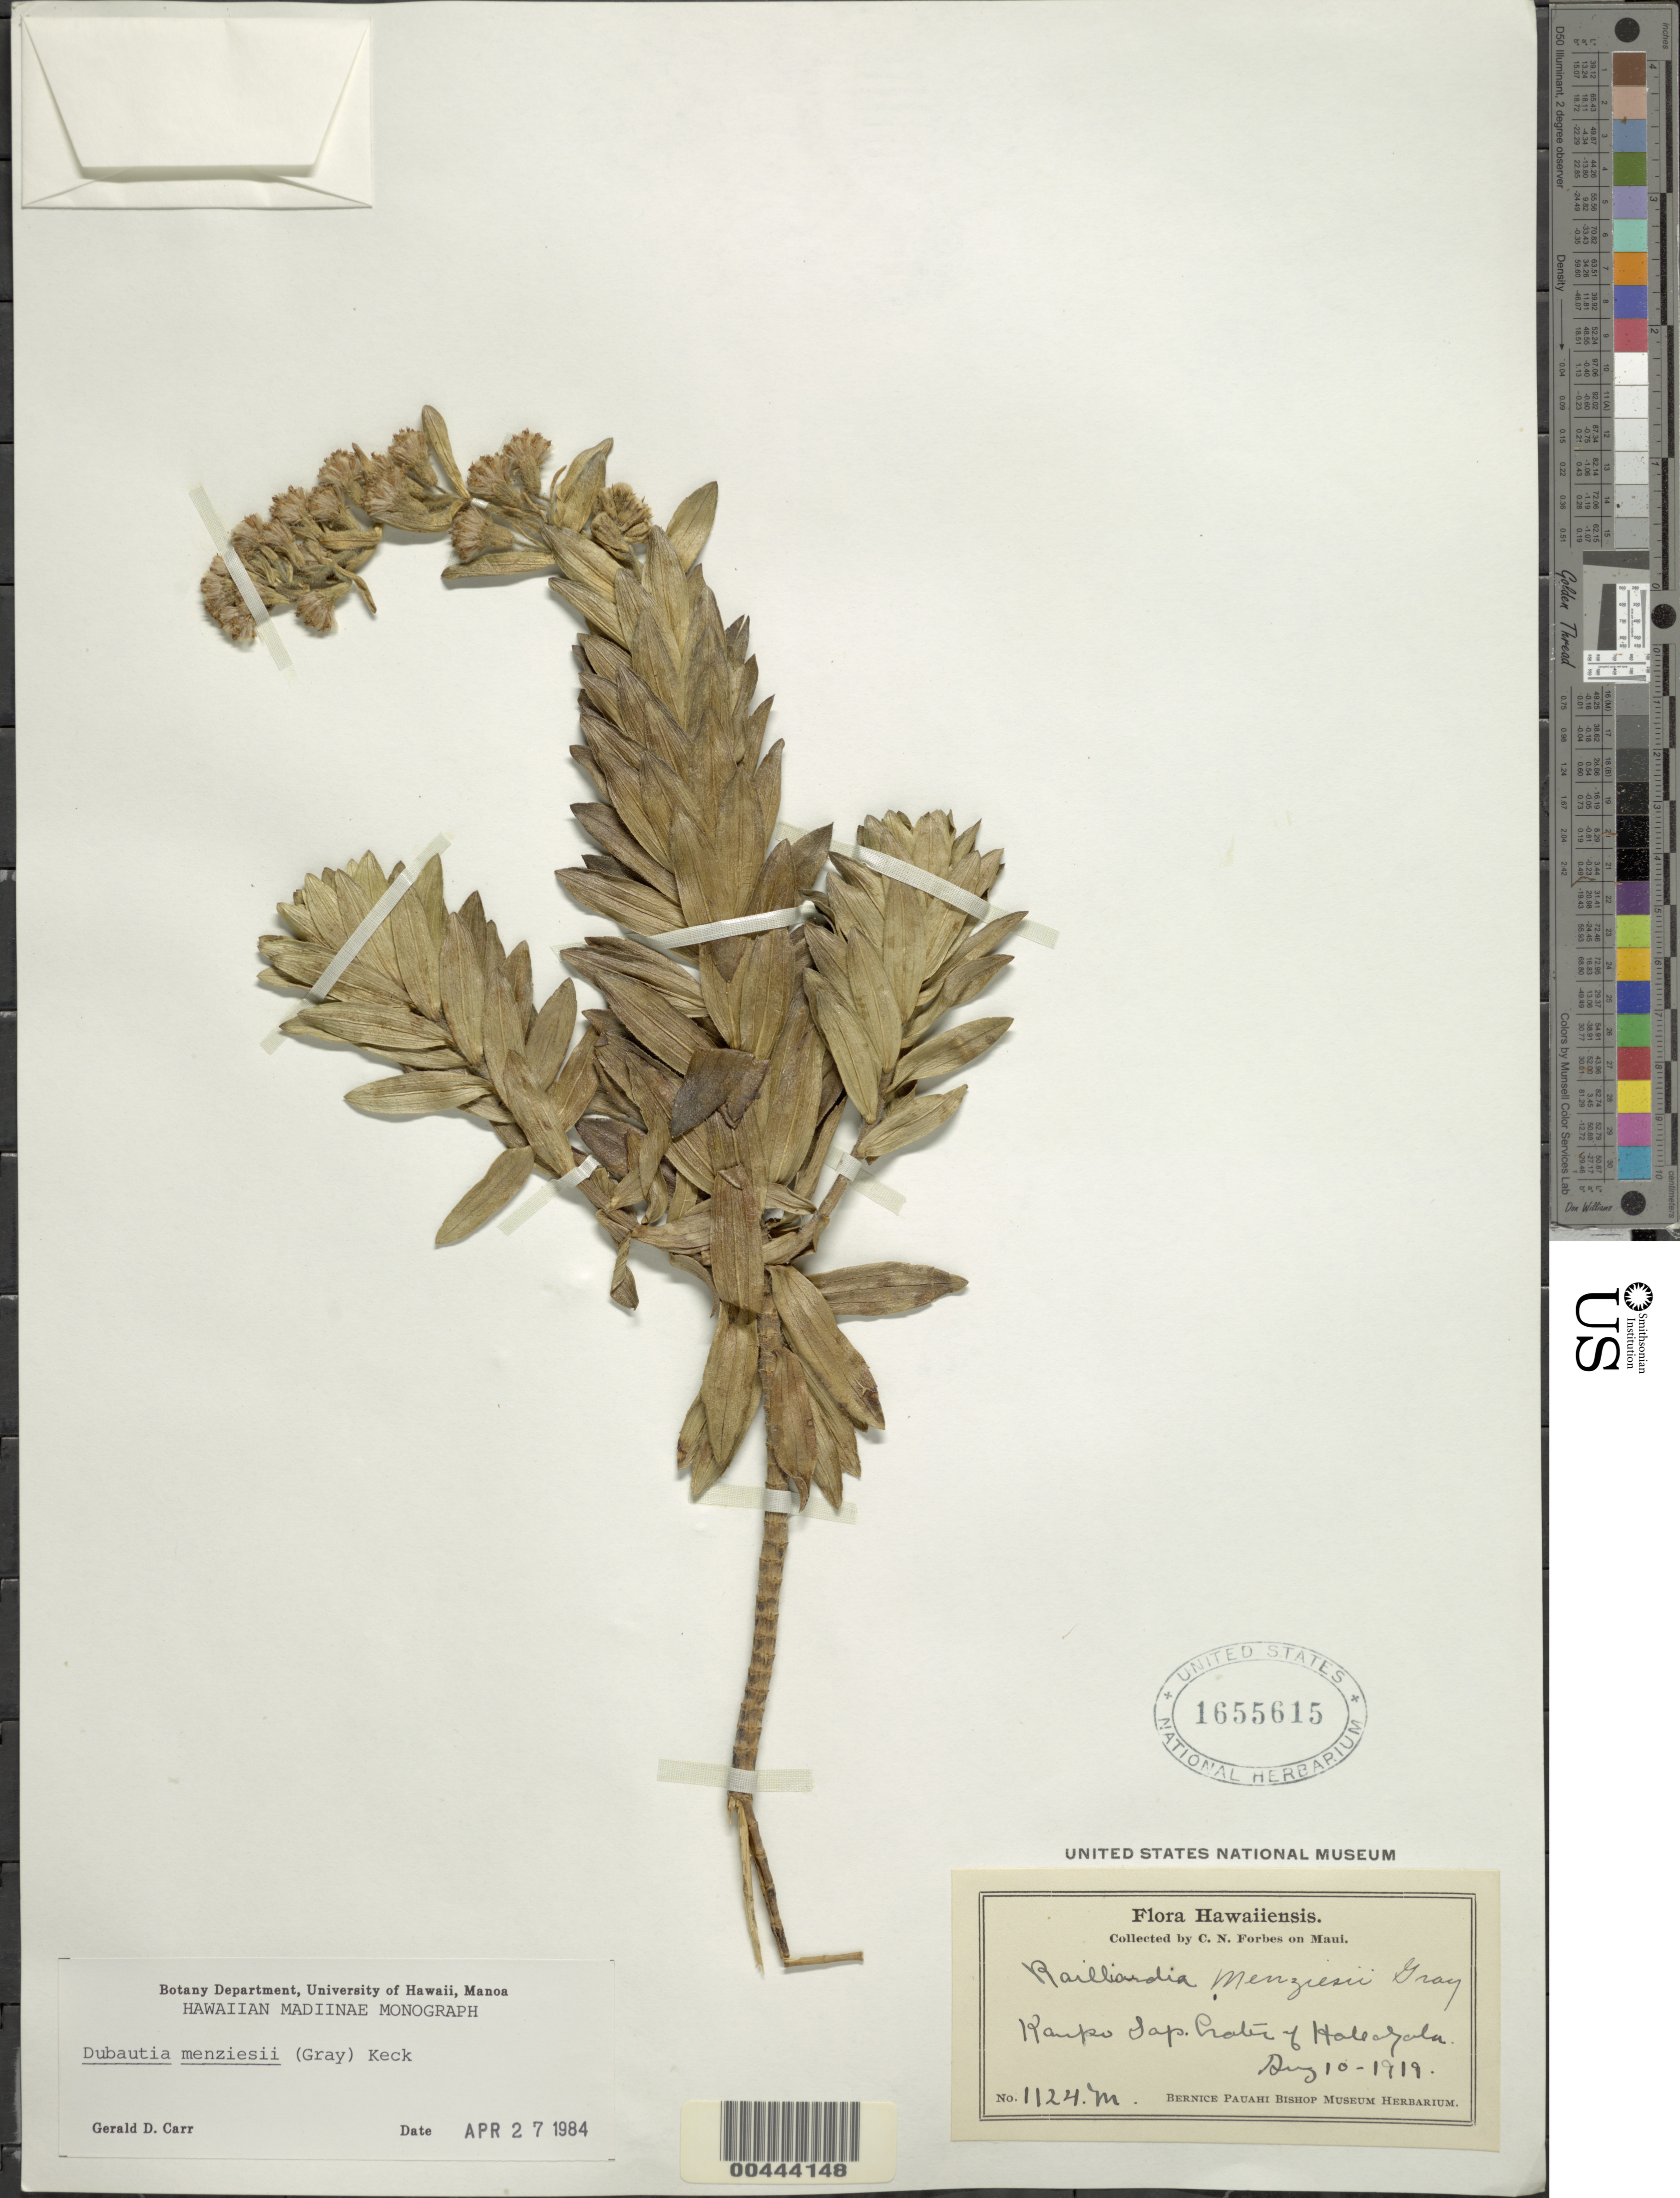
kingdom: Plantae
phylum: Tracheophyta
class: Magnoliopsida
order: Asterales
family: Asteraceae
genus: Dubautia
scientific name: Dubautia menziesii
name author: (A. Gray) D.D. Keck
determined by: Carr, G. D.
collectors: C. N. Forbes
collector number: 1124.M.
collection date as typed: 10 Aug 1919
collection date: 1919-08-10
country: United States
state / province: Hawaii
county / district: Maui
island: Maui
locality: Kaupo Gap, Crater of Haleakala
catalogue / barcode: US 1655615